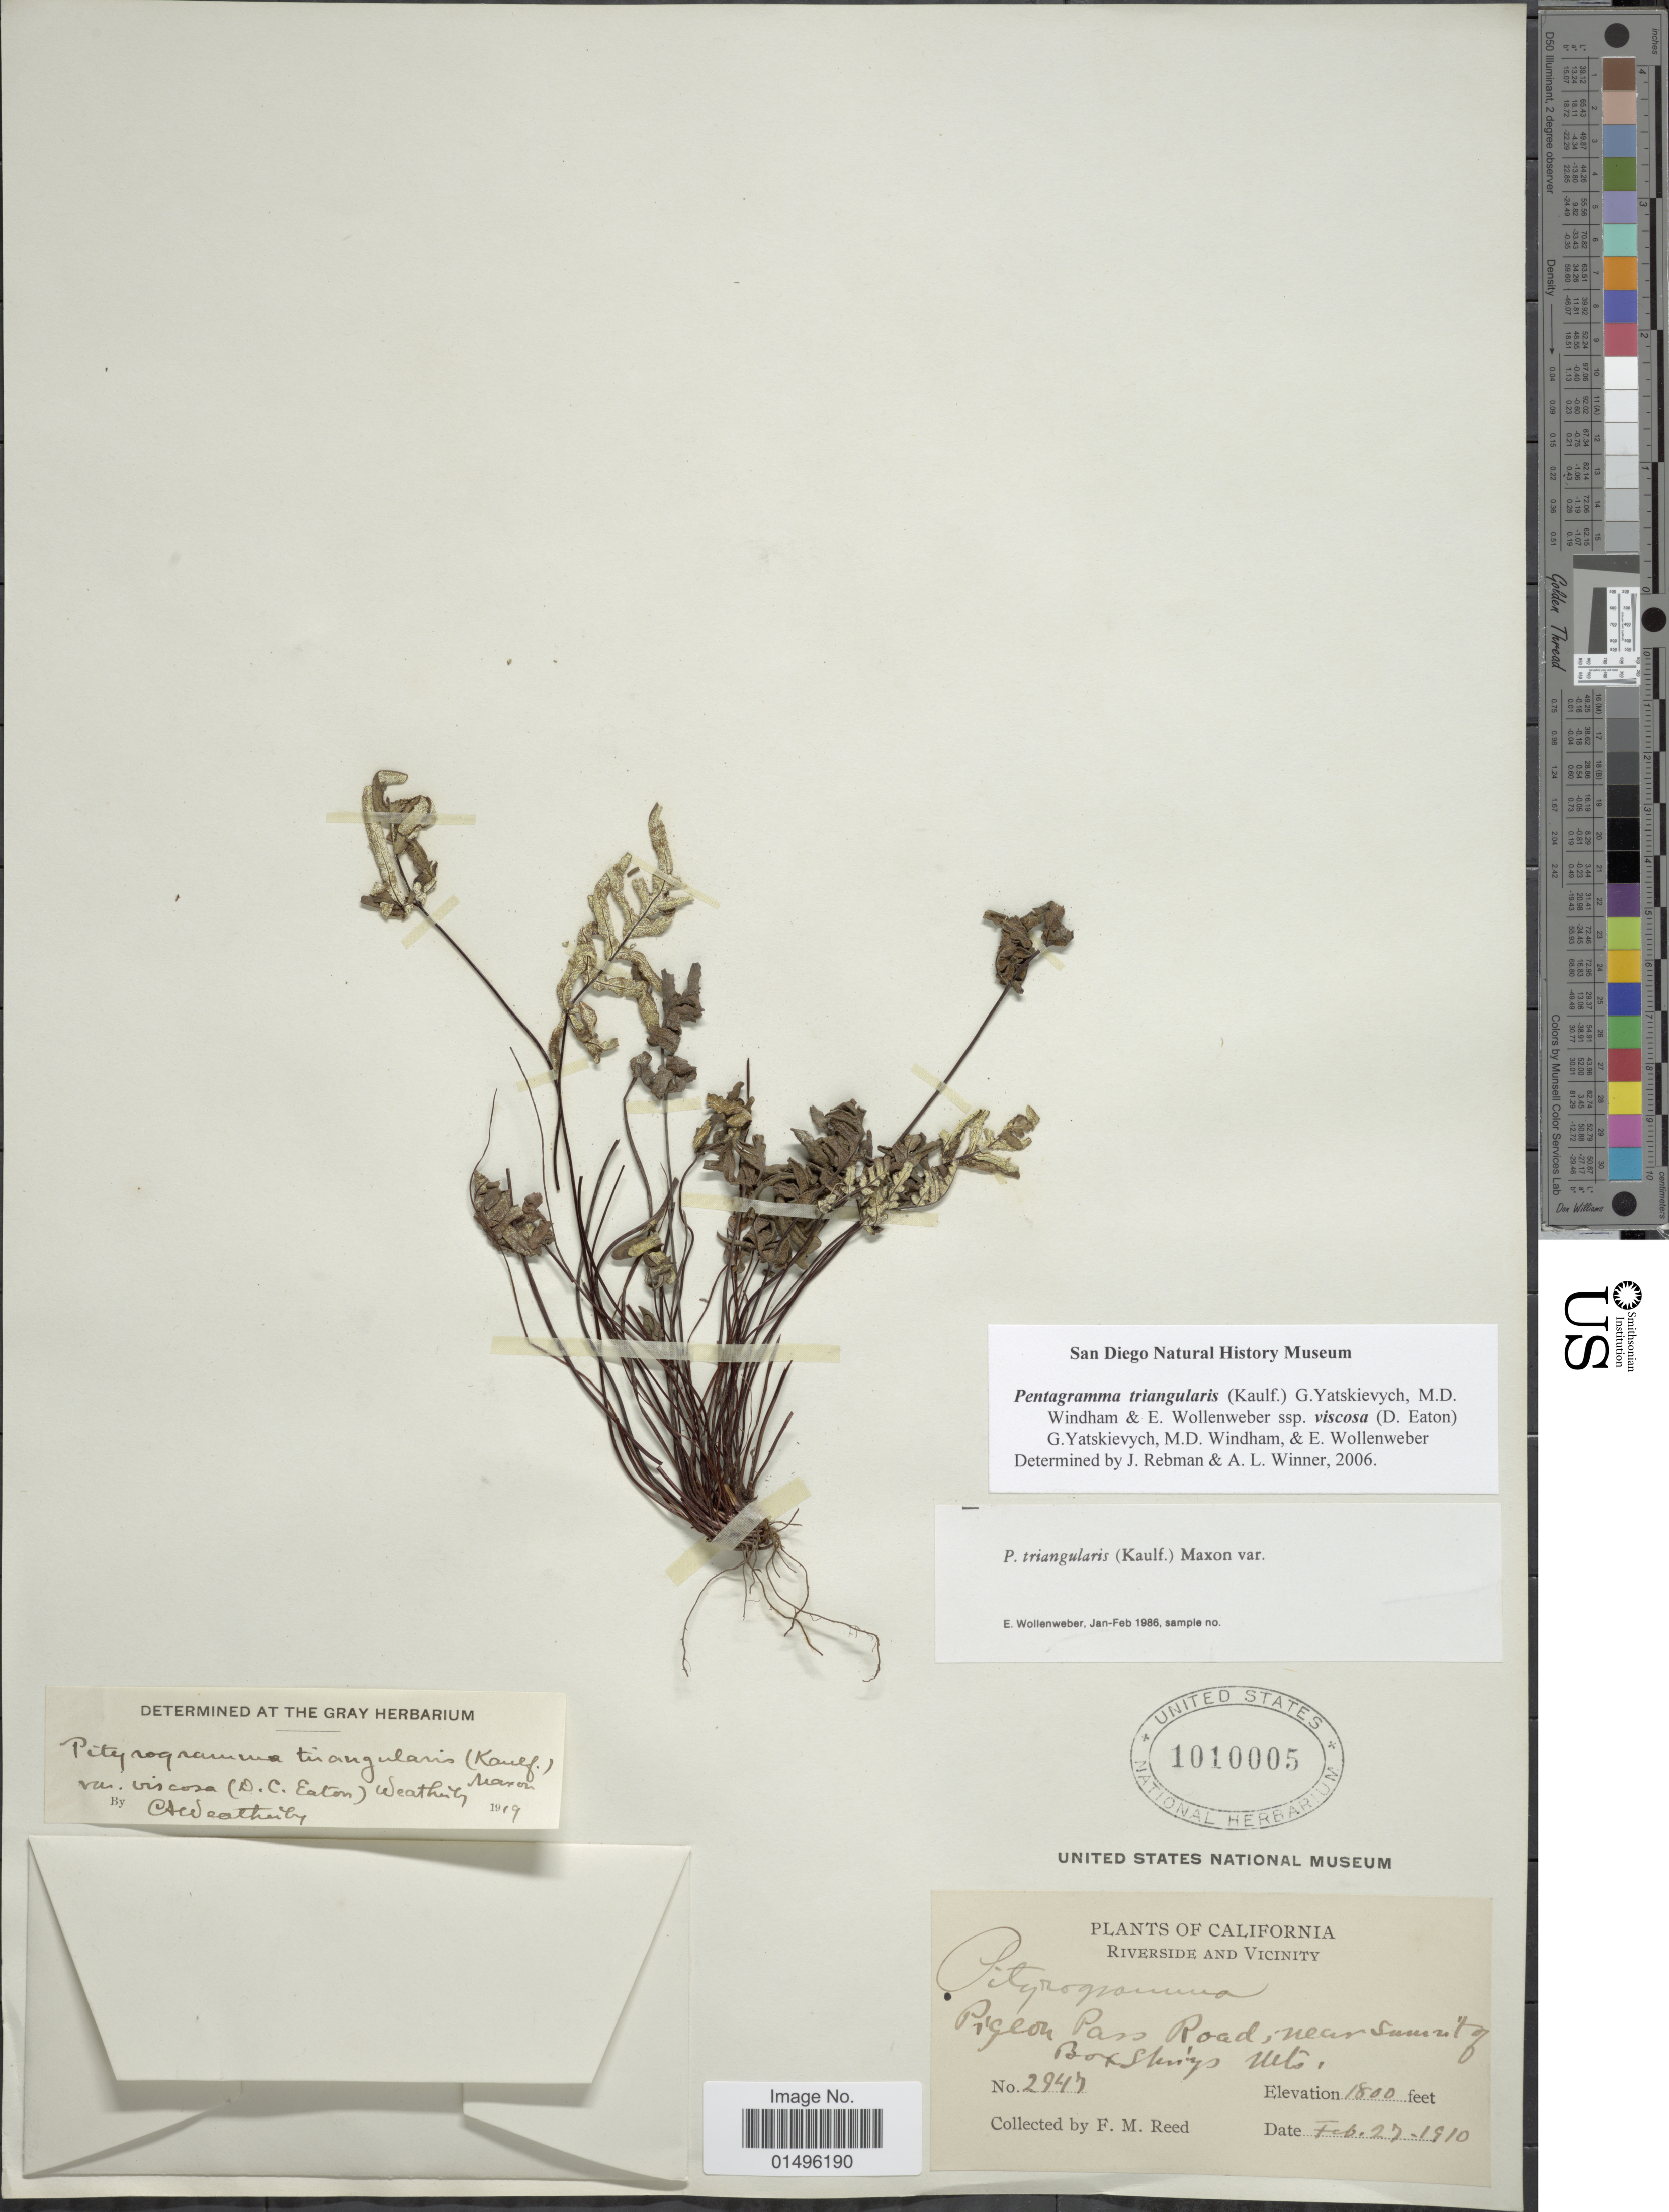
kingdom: Plantae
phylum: Tracheophyta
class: Polypodiopsida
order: Polypodiales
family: Pteridaceae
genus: Pentagramma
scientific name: Pentagramma viscosa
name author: (Nutt. ex D.C. Eaton) Schuettp. & Windham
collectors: F. Reed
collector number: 2947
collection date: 1910-02-27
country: United States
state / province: California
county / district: Riverside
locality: California, Riverside and vicinity Pigeon Pass Road, near Summit of Box Springs Mts.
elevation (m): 549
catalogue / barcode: US 1010005